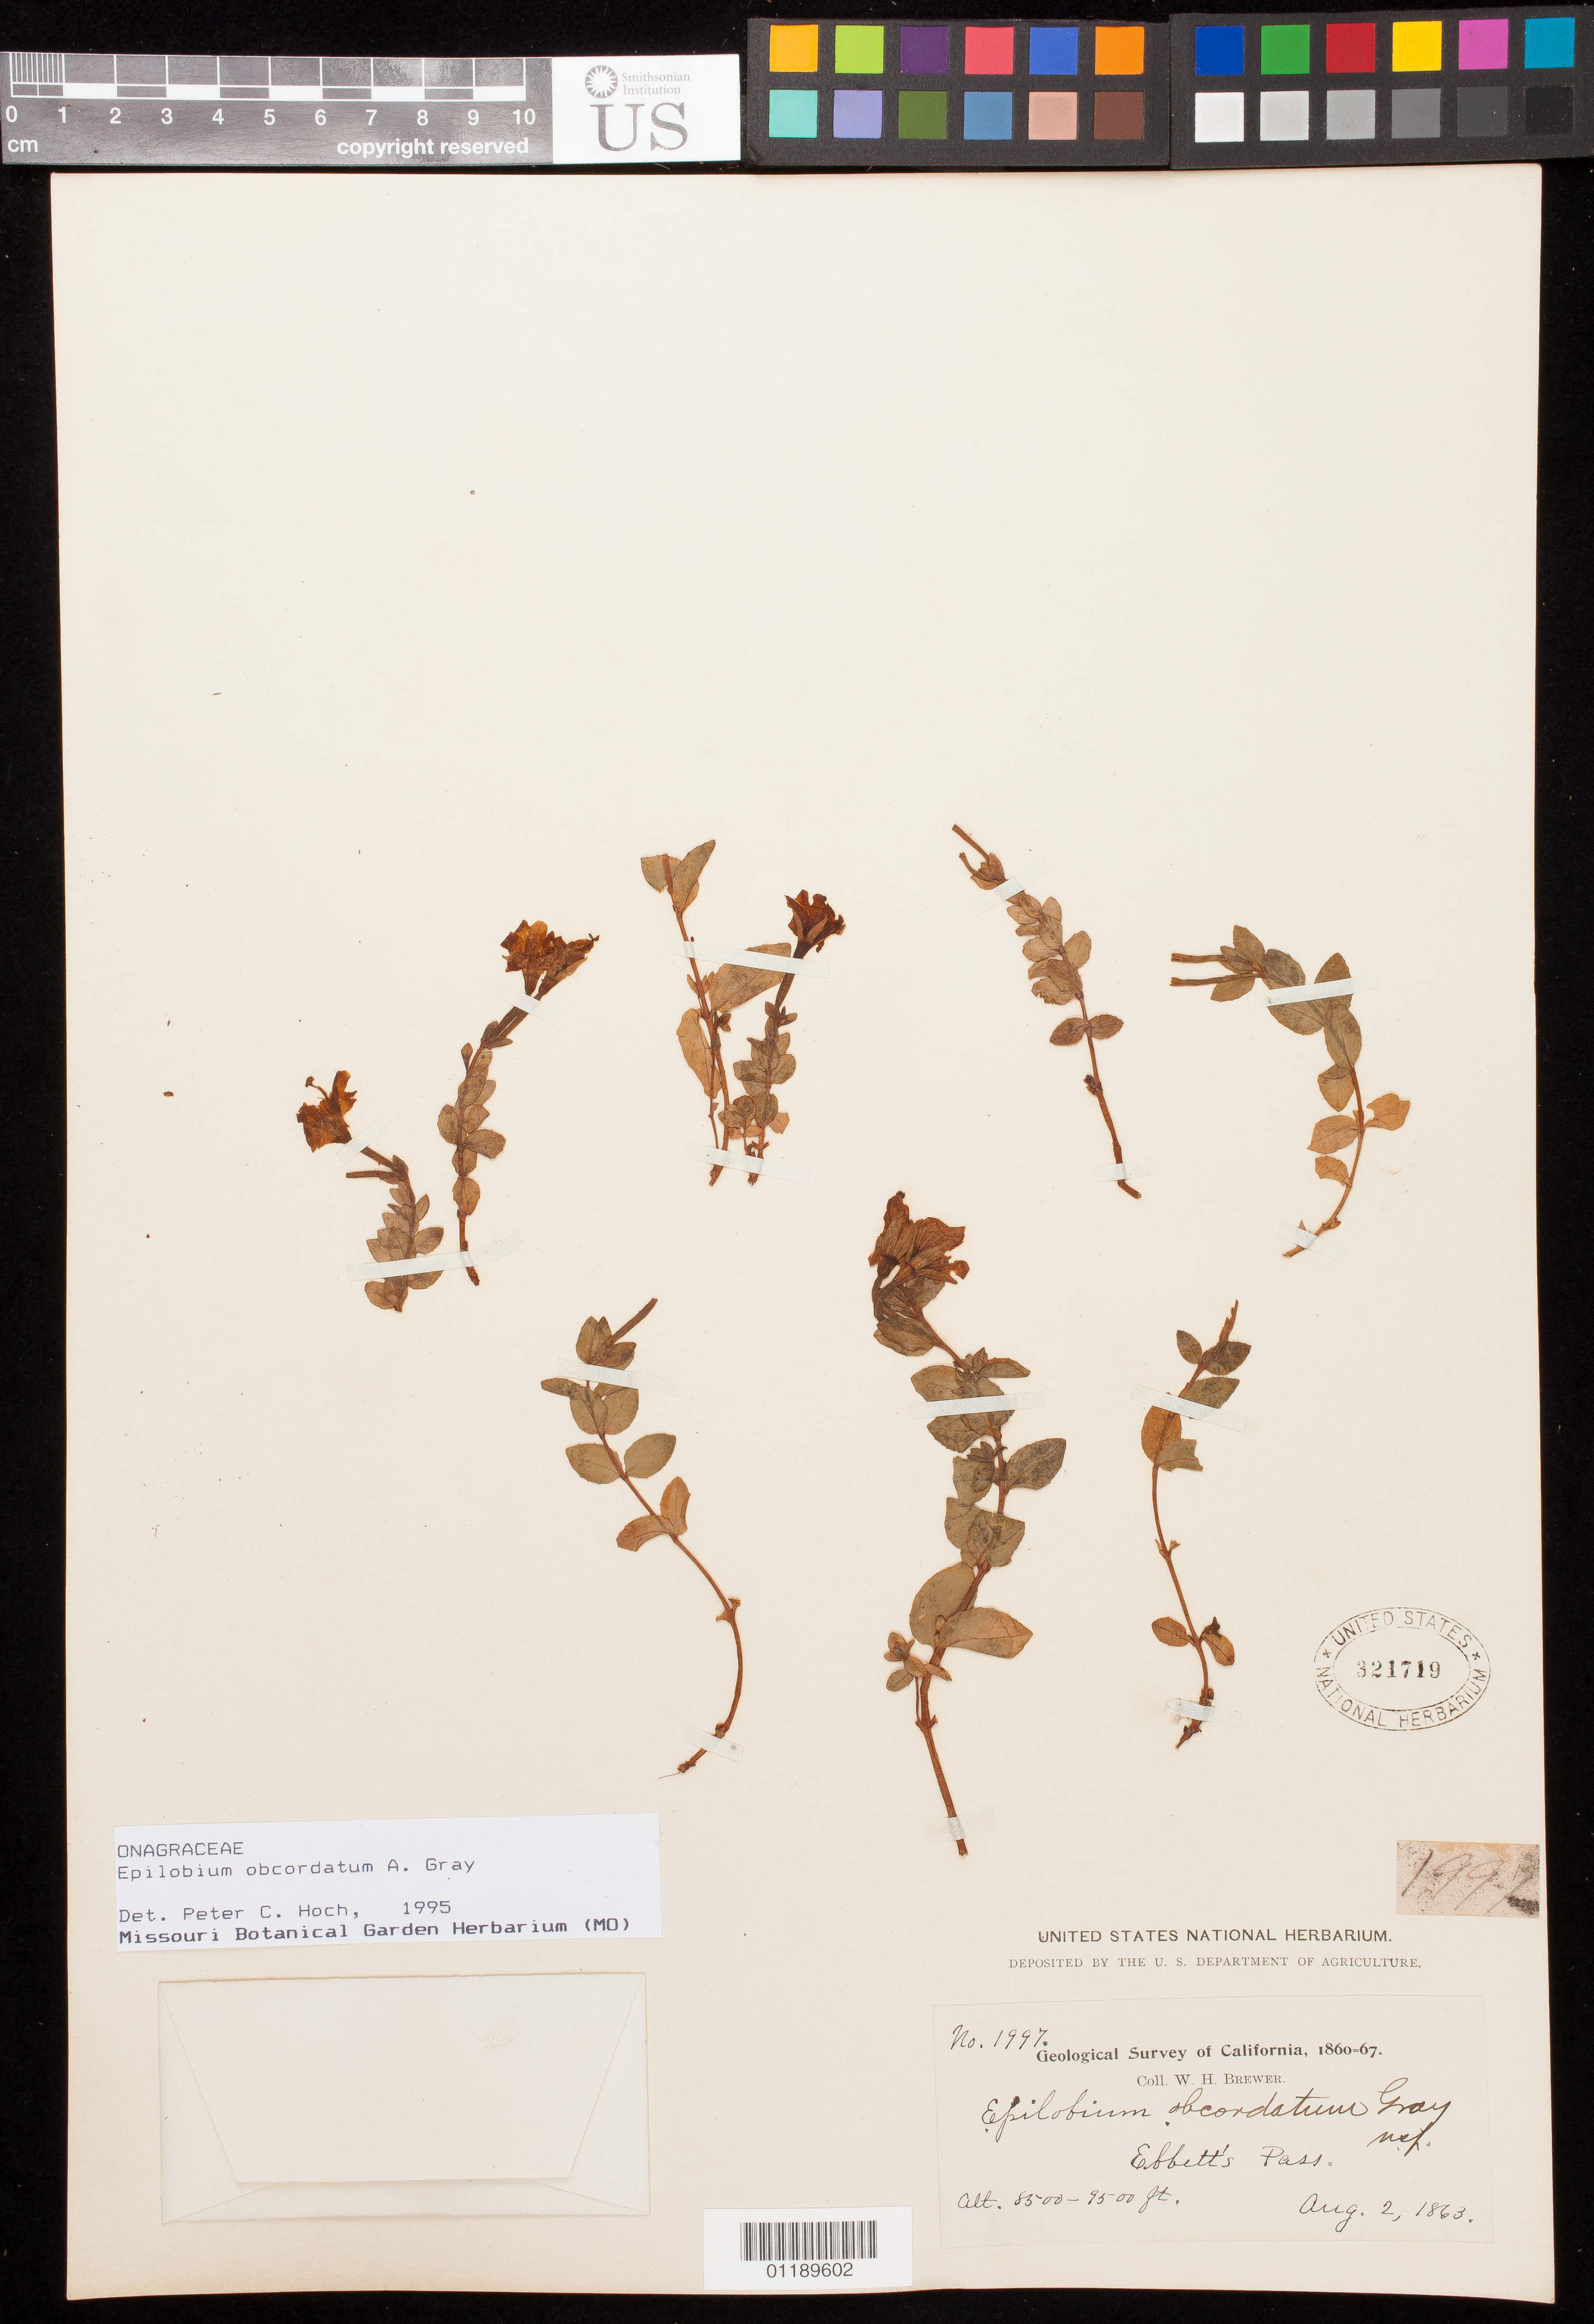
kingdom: Plantae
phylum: Tracheophyta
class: Magnoliopsida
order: Myrtales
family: Onagraceae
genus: Epilobium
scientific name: Epilobium obcordatum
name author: A. Gray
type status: Syntype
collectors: W. H. Brewer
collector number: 1997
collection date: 1863-08-02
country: United States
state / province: California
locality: Ebbett's Pass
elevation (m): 2591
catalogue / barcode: US 321719